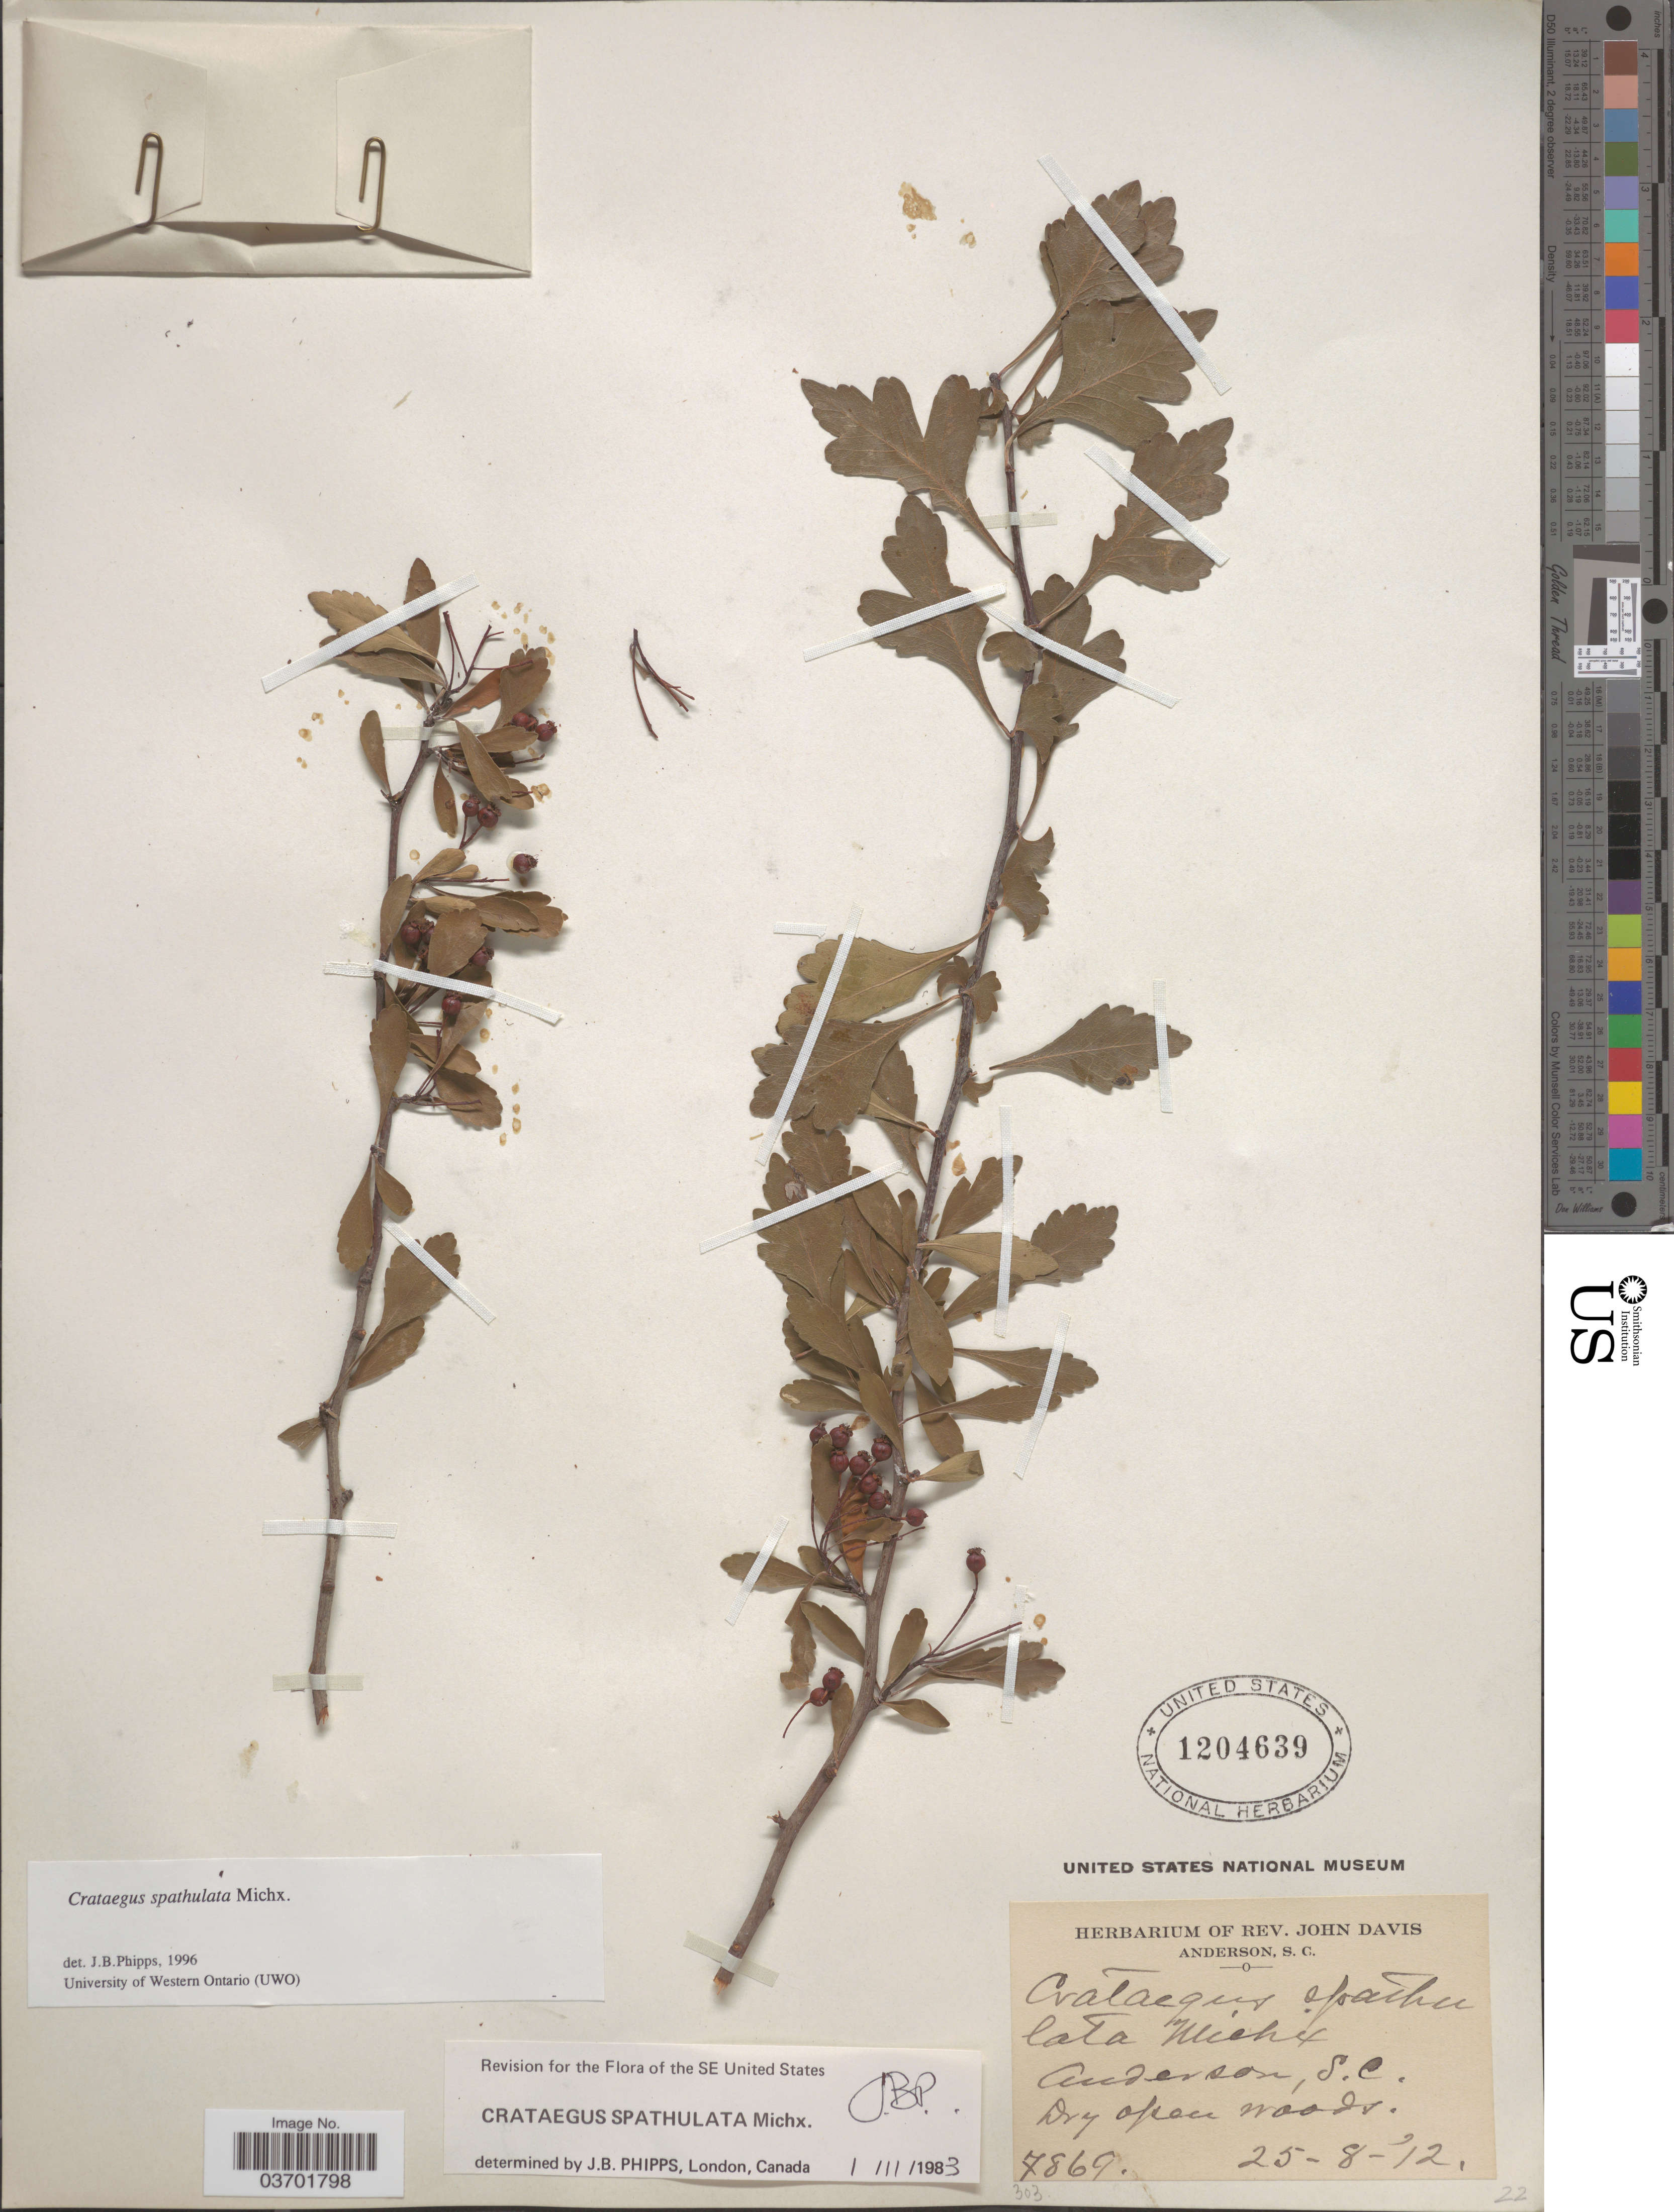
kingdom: Plantae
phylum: Tracheophyta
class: Magnoliopsida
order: Rosales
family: Rosaceae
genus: Crataegus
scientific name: Crataegus spathulata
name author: Michx.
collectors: ex herb. Rev. John Davis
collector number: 7869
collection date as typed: Transcribed d/m/y: 25/8/12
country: United States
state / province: South Carolina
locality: Anderson.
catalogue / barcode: US 1204639